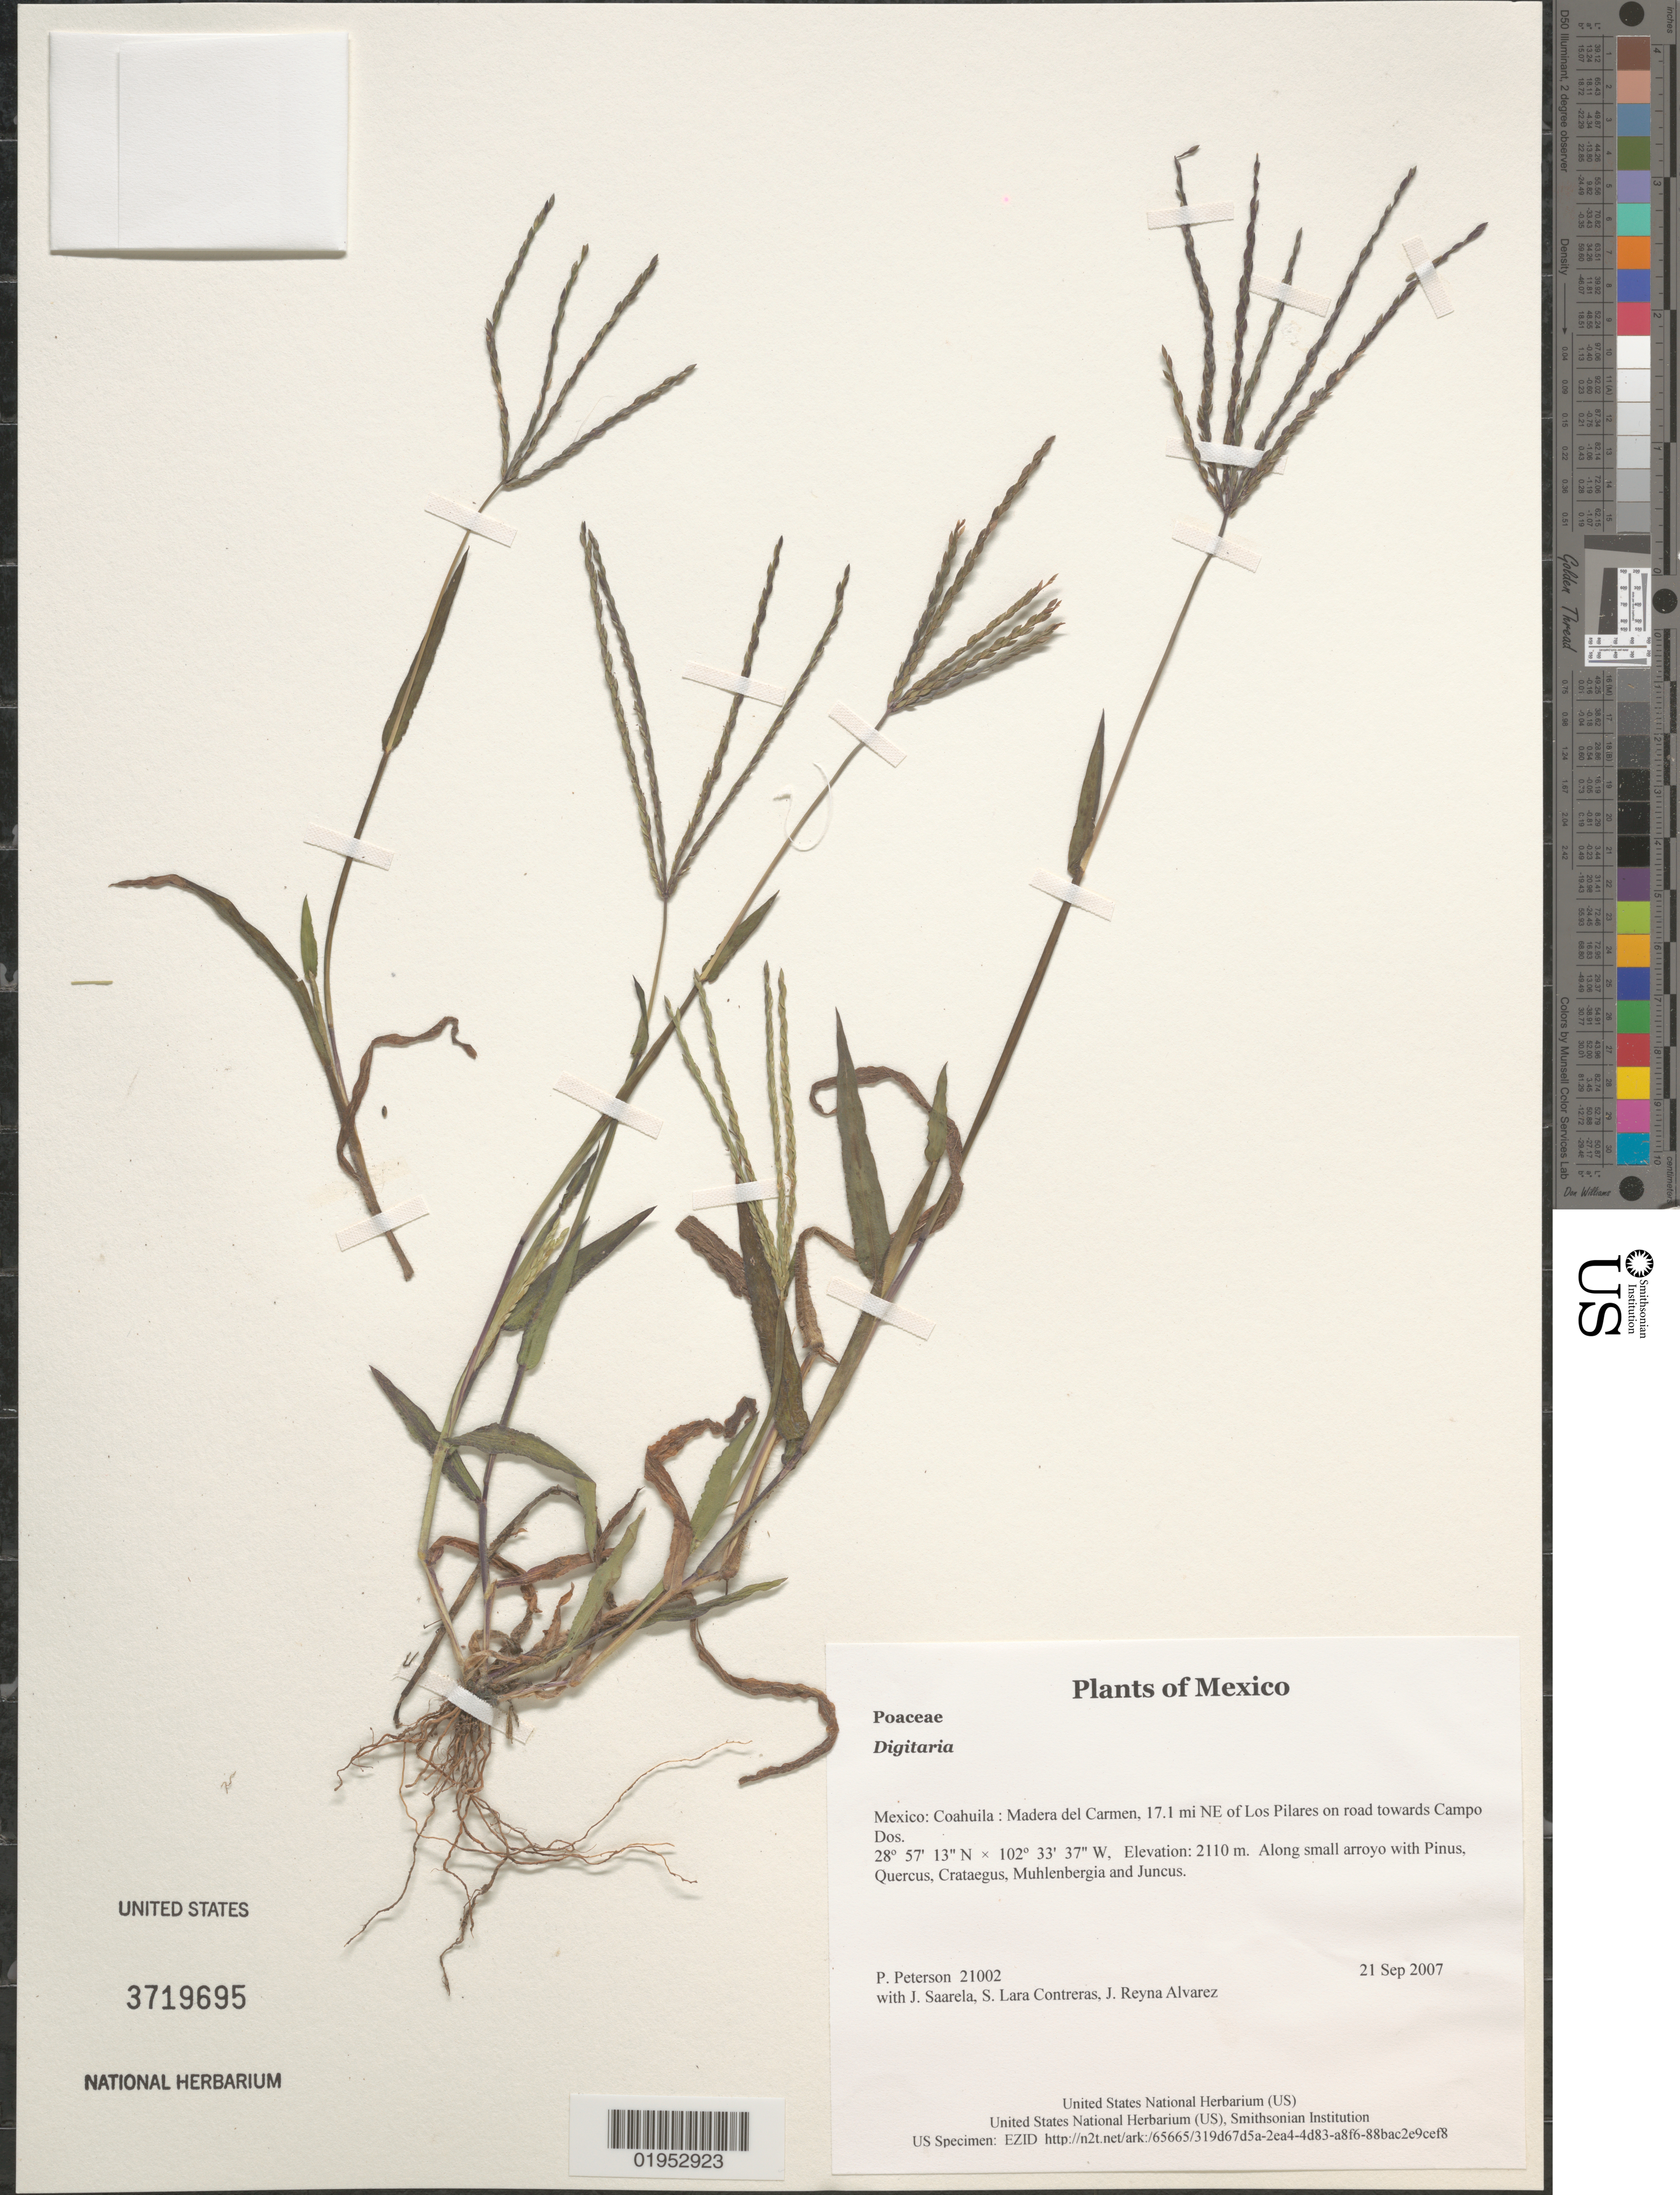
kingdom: Plantae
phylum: Tracheophyta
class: Liliopsida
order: Poales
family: Poaceae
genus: Digitaria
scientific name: Digitaria sp.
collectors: P. M. Peterson, J. Saarela, S. Lara Contreras & J. Reyna Alvarez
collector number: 21002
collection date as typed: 21 Sep 2007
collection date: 2007-09-21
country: Mexico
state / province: Coahuila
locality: Madera del Carmen, 17.1 mi NE of Los Pilares on road towards Campo Dos.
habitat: Along small arroyo with Pinus, Quercus, Crataegus, Muhlenbergia and Juncus.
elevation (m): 2110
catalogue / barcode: US 3719695